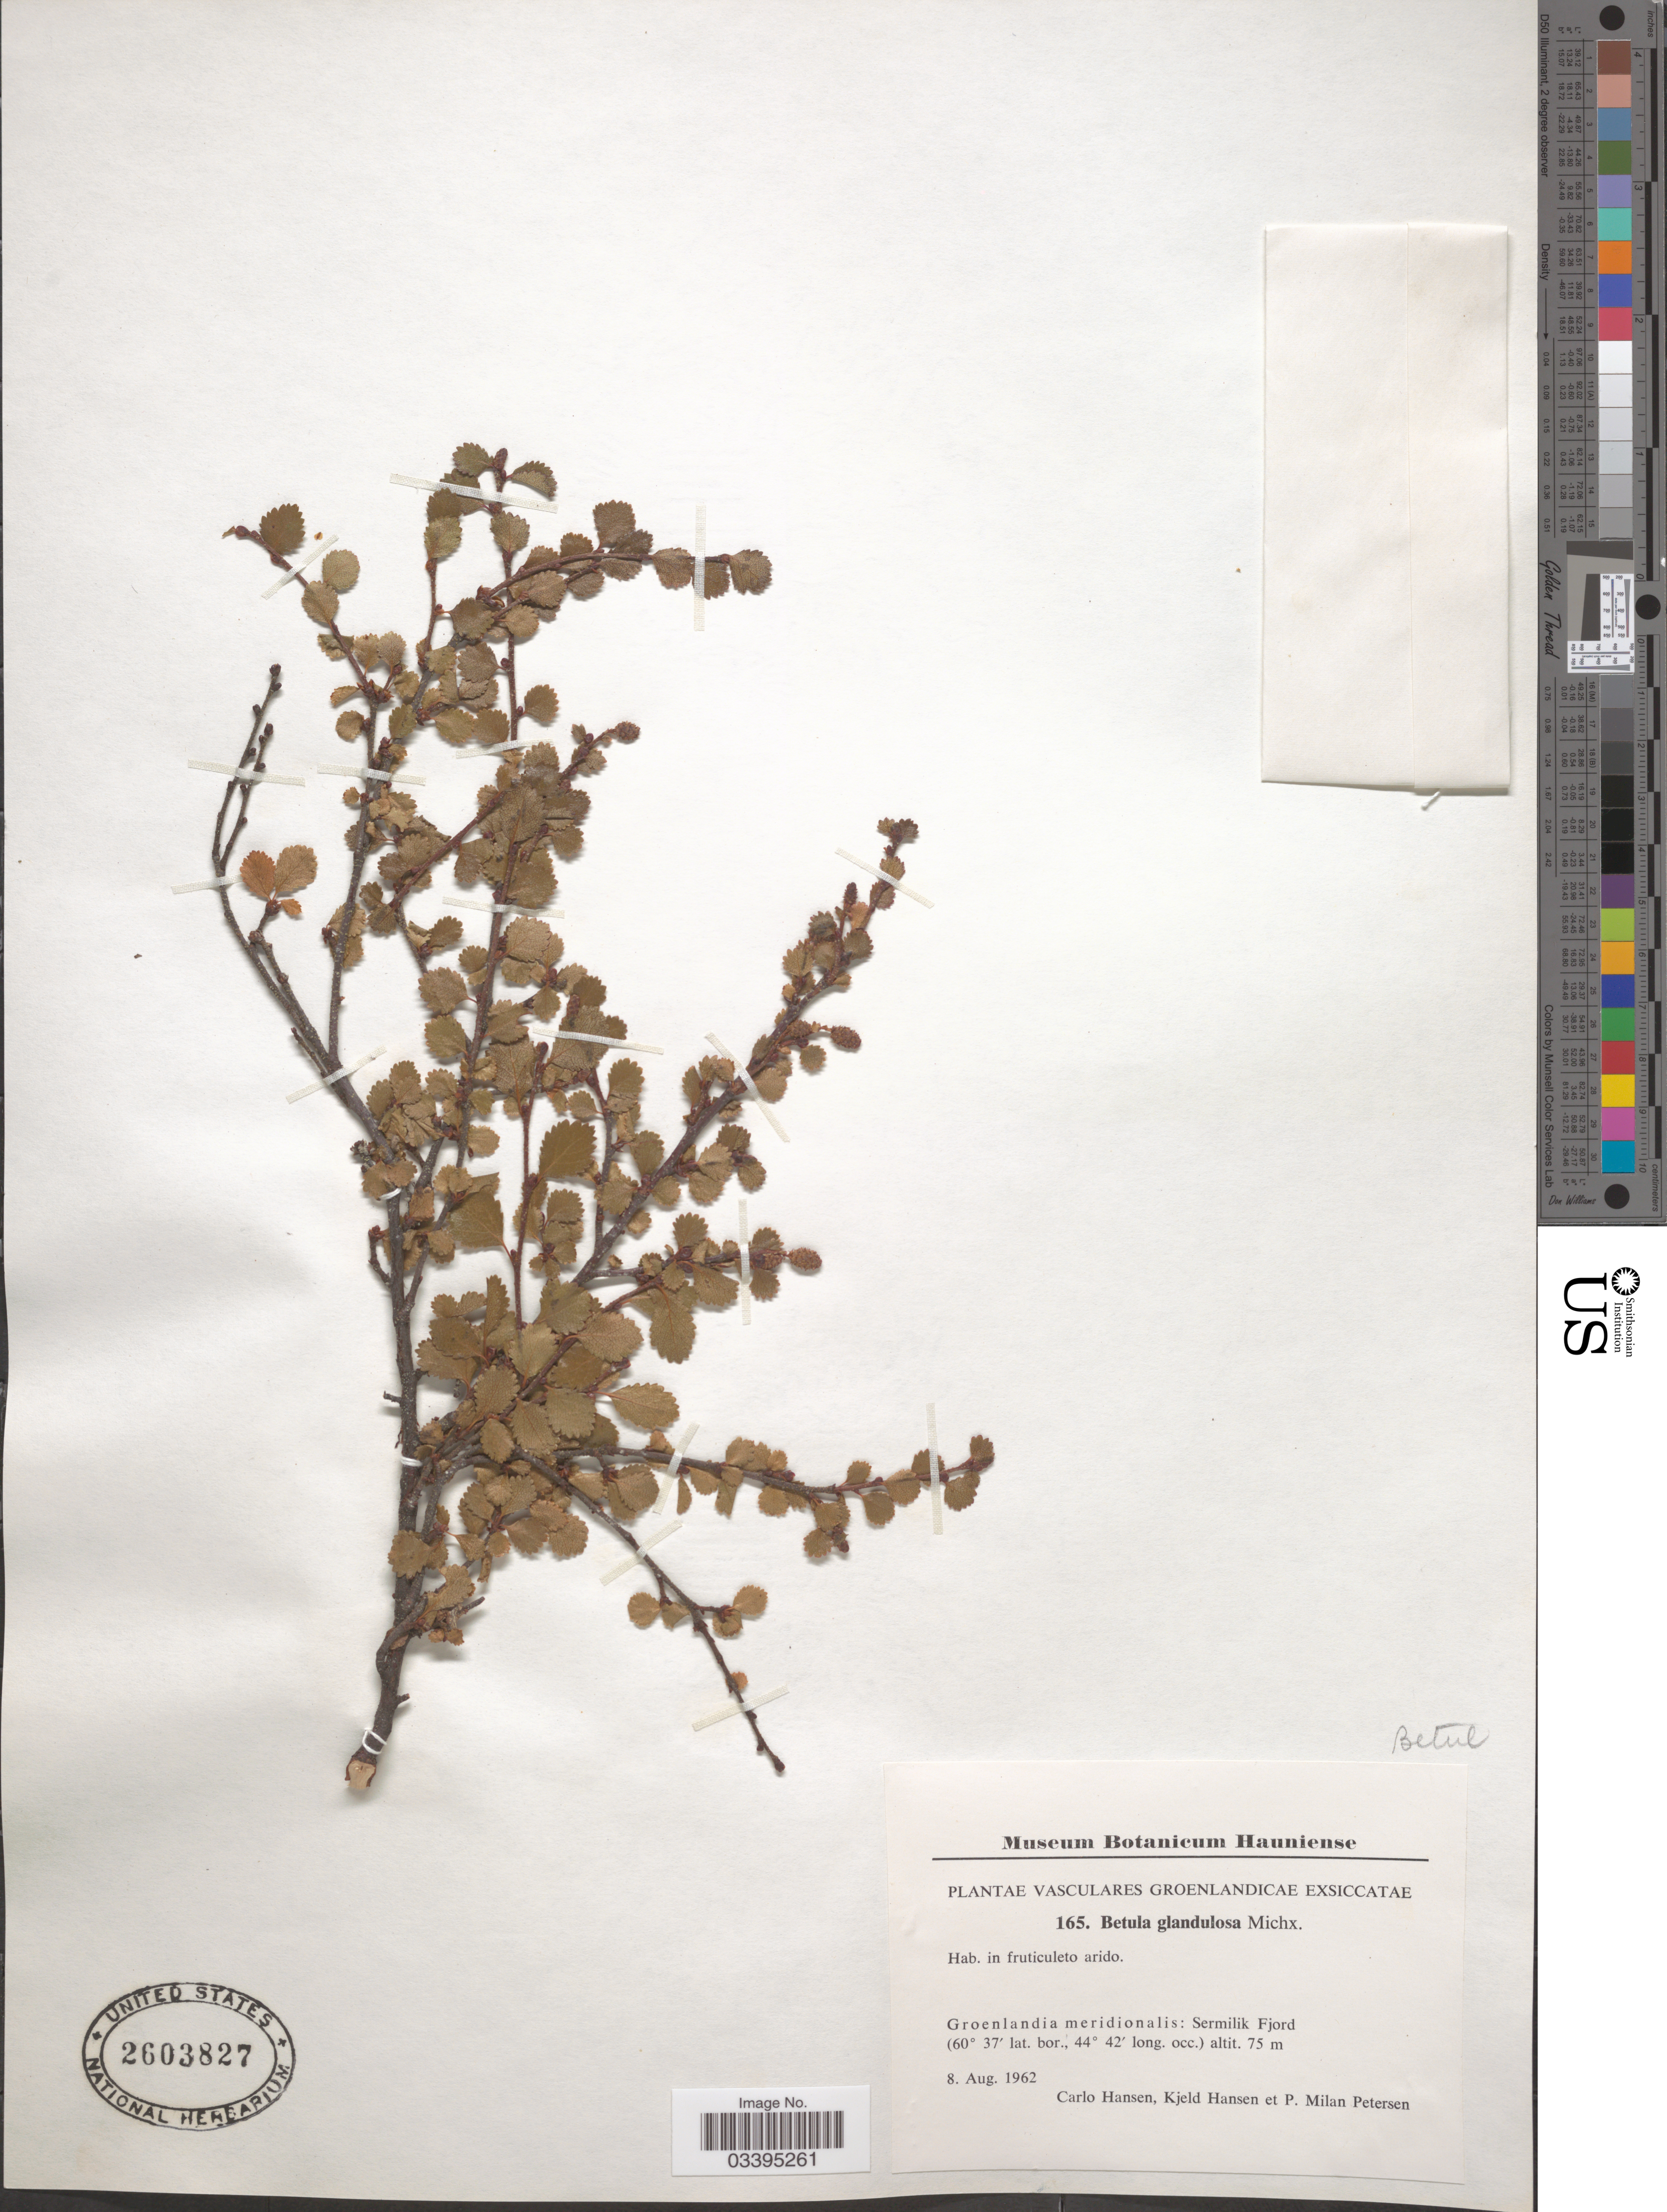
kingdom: Plantae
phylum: Tracheophyta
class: Magnoliopsida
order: Fagales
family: Betulaceae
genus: Betula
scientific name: Betula glandulosa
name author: Michx.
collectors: C. Hansen, K. Hansen & P. Petersen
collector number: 165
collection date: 1962-08-08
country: Greenland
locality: Groenlandia meridionalis: Sermilik Fjord.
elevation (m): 75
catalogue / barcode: US 2603827